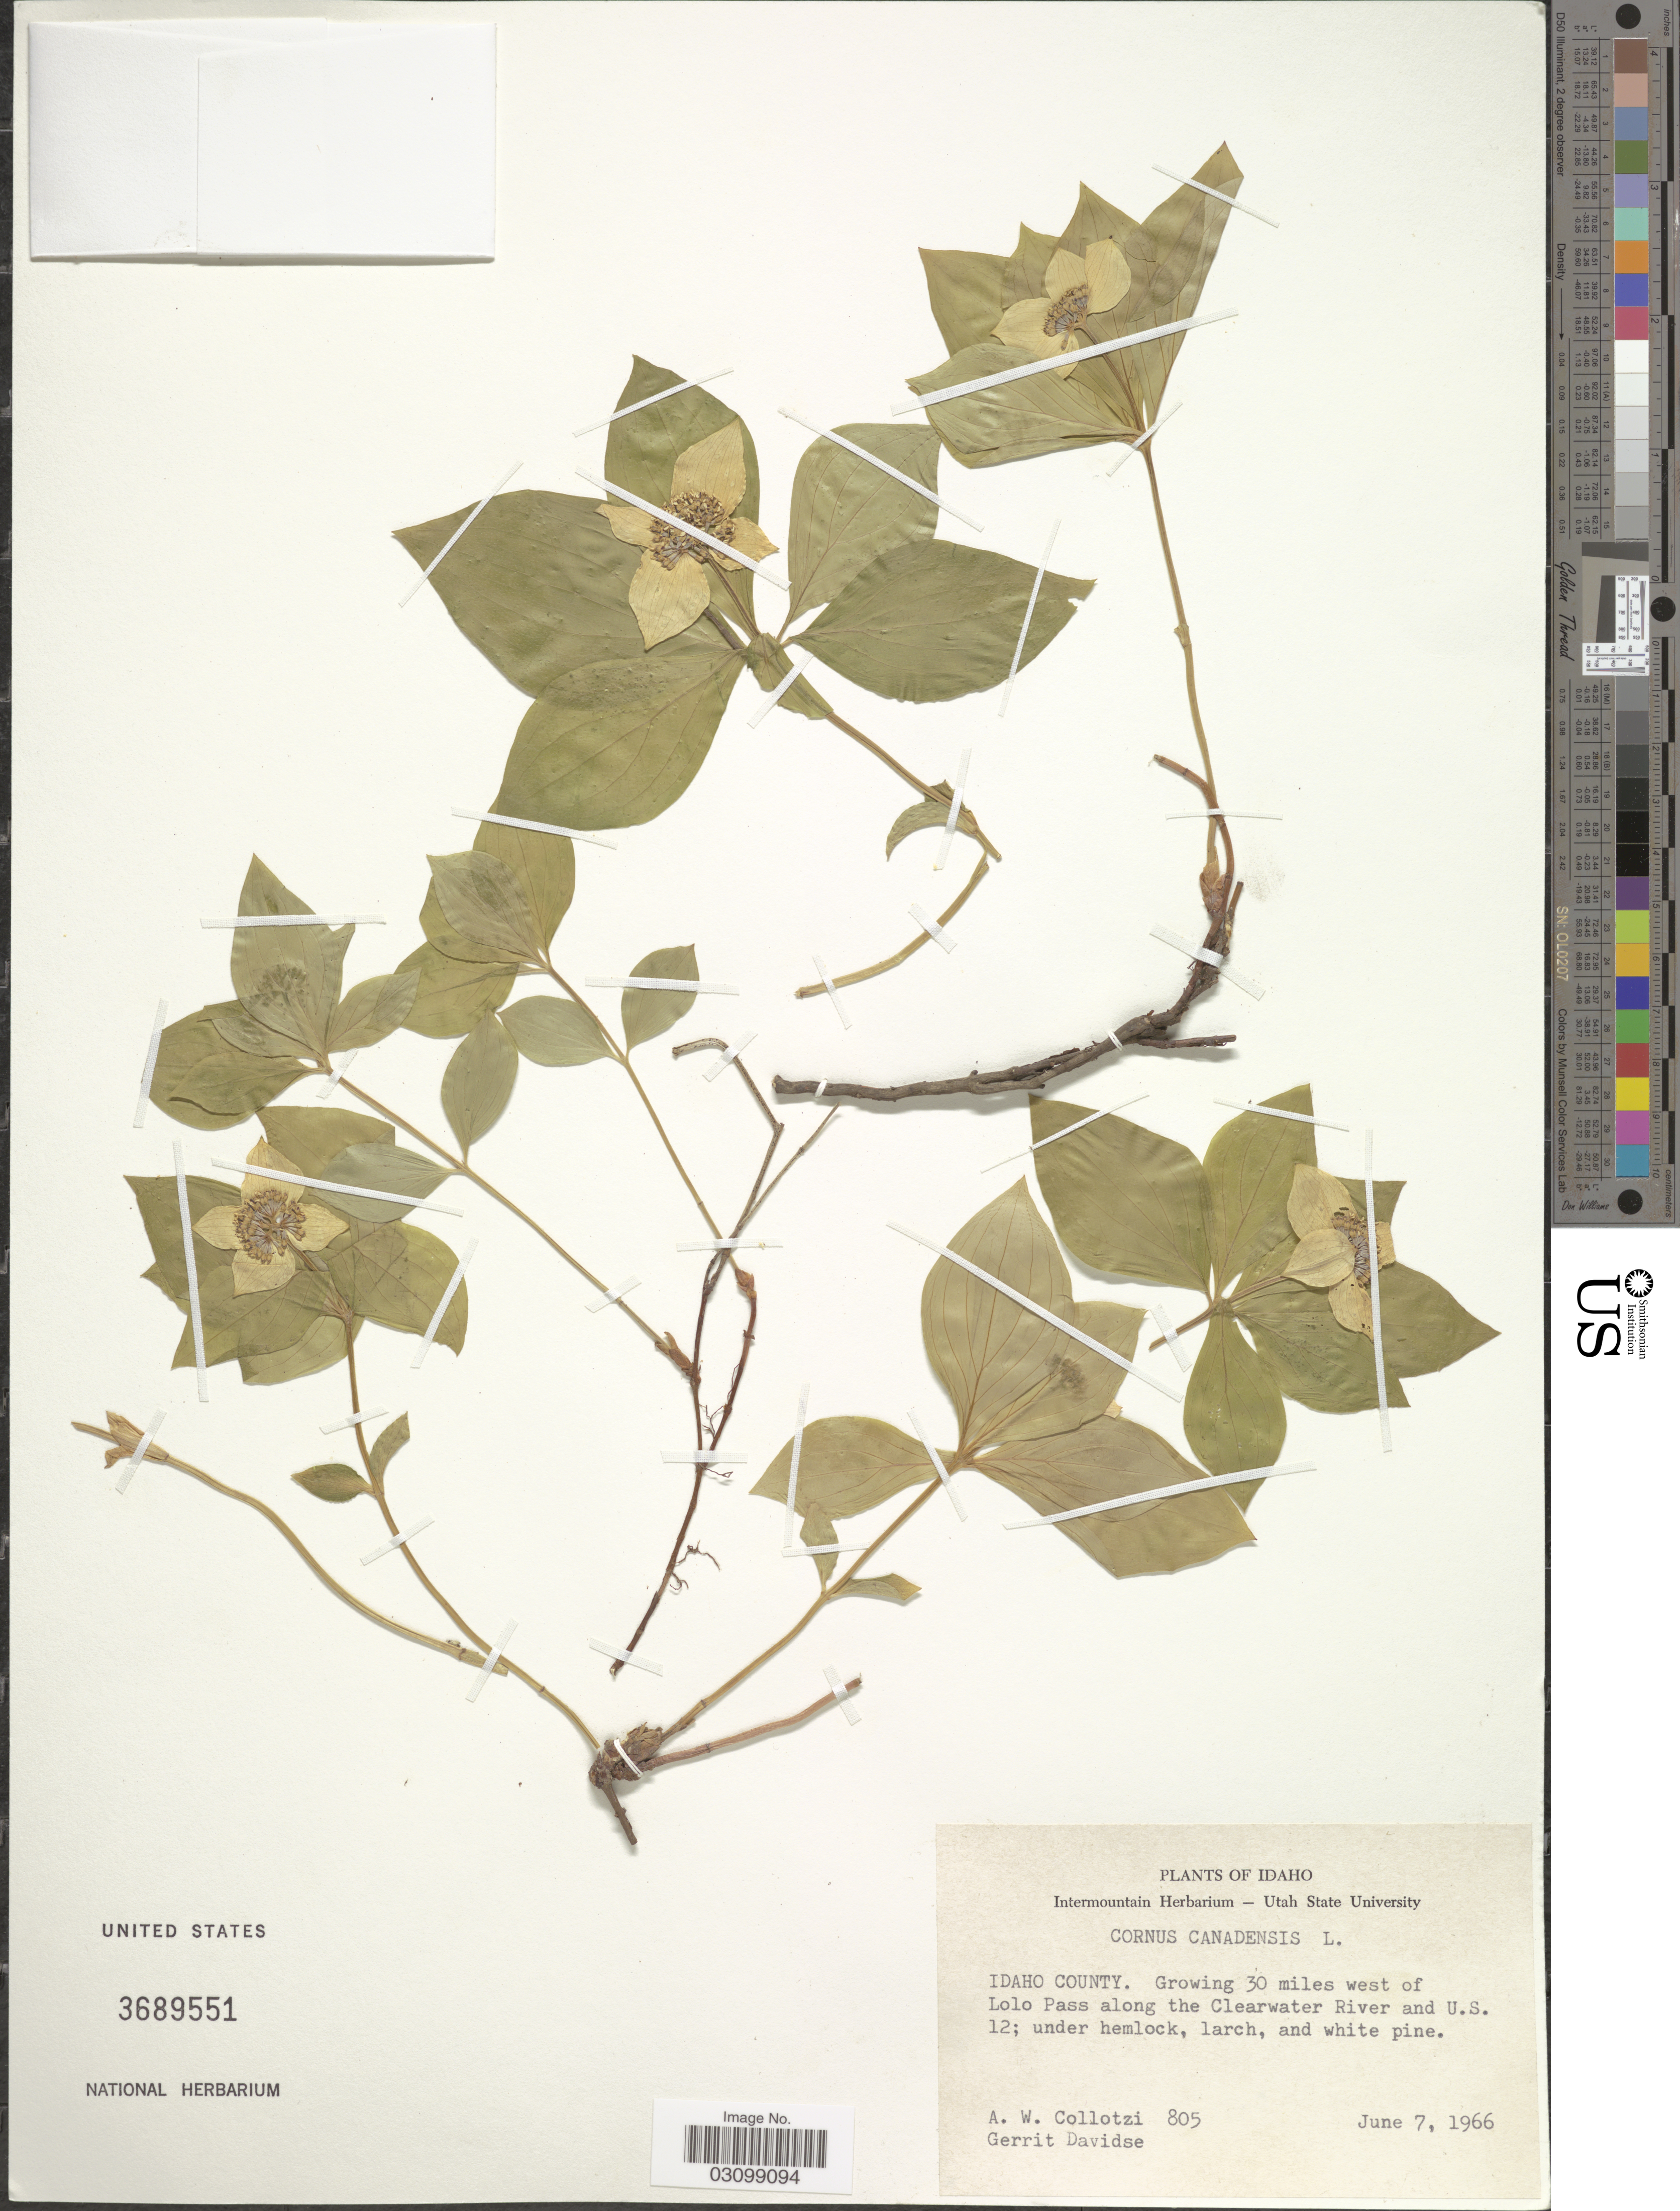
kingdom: Plantae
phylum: Tracheophyta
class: Magnoliopsida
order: Cornales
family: Cornaceae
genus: Cornus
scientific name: Cornus canadensis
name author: L.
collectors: A. W. Collotzi & G. Davidse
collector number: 805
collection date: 1966-06-07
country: United States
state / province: Idaho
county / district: Idaho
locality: Growing 30 miles west of Lolo Pass along the Clearwater River and U.S. 12.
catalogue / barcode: US 3689551